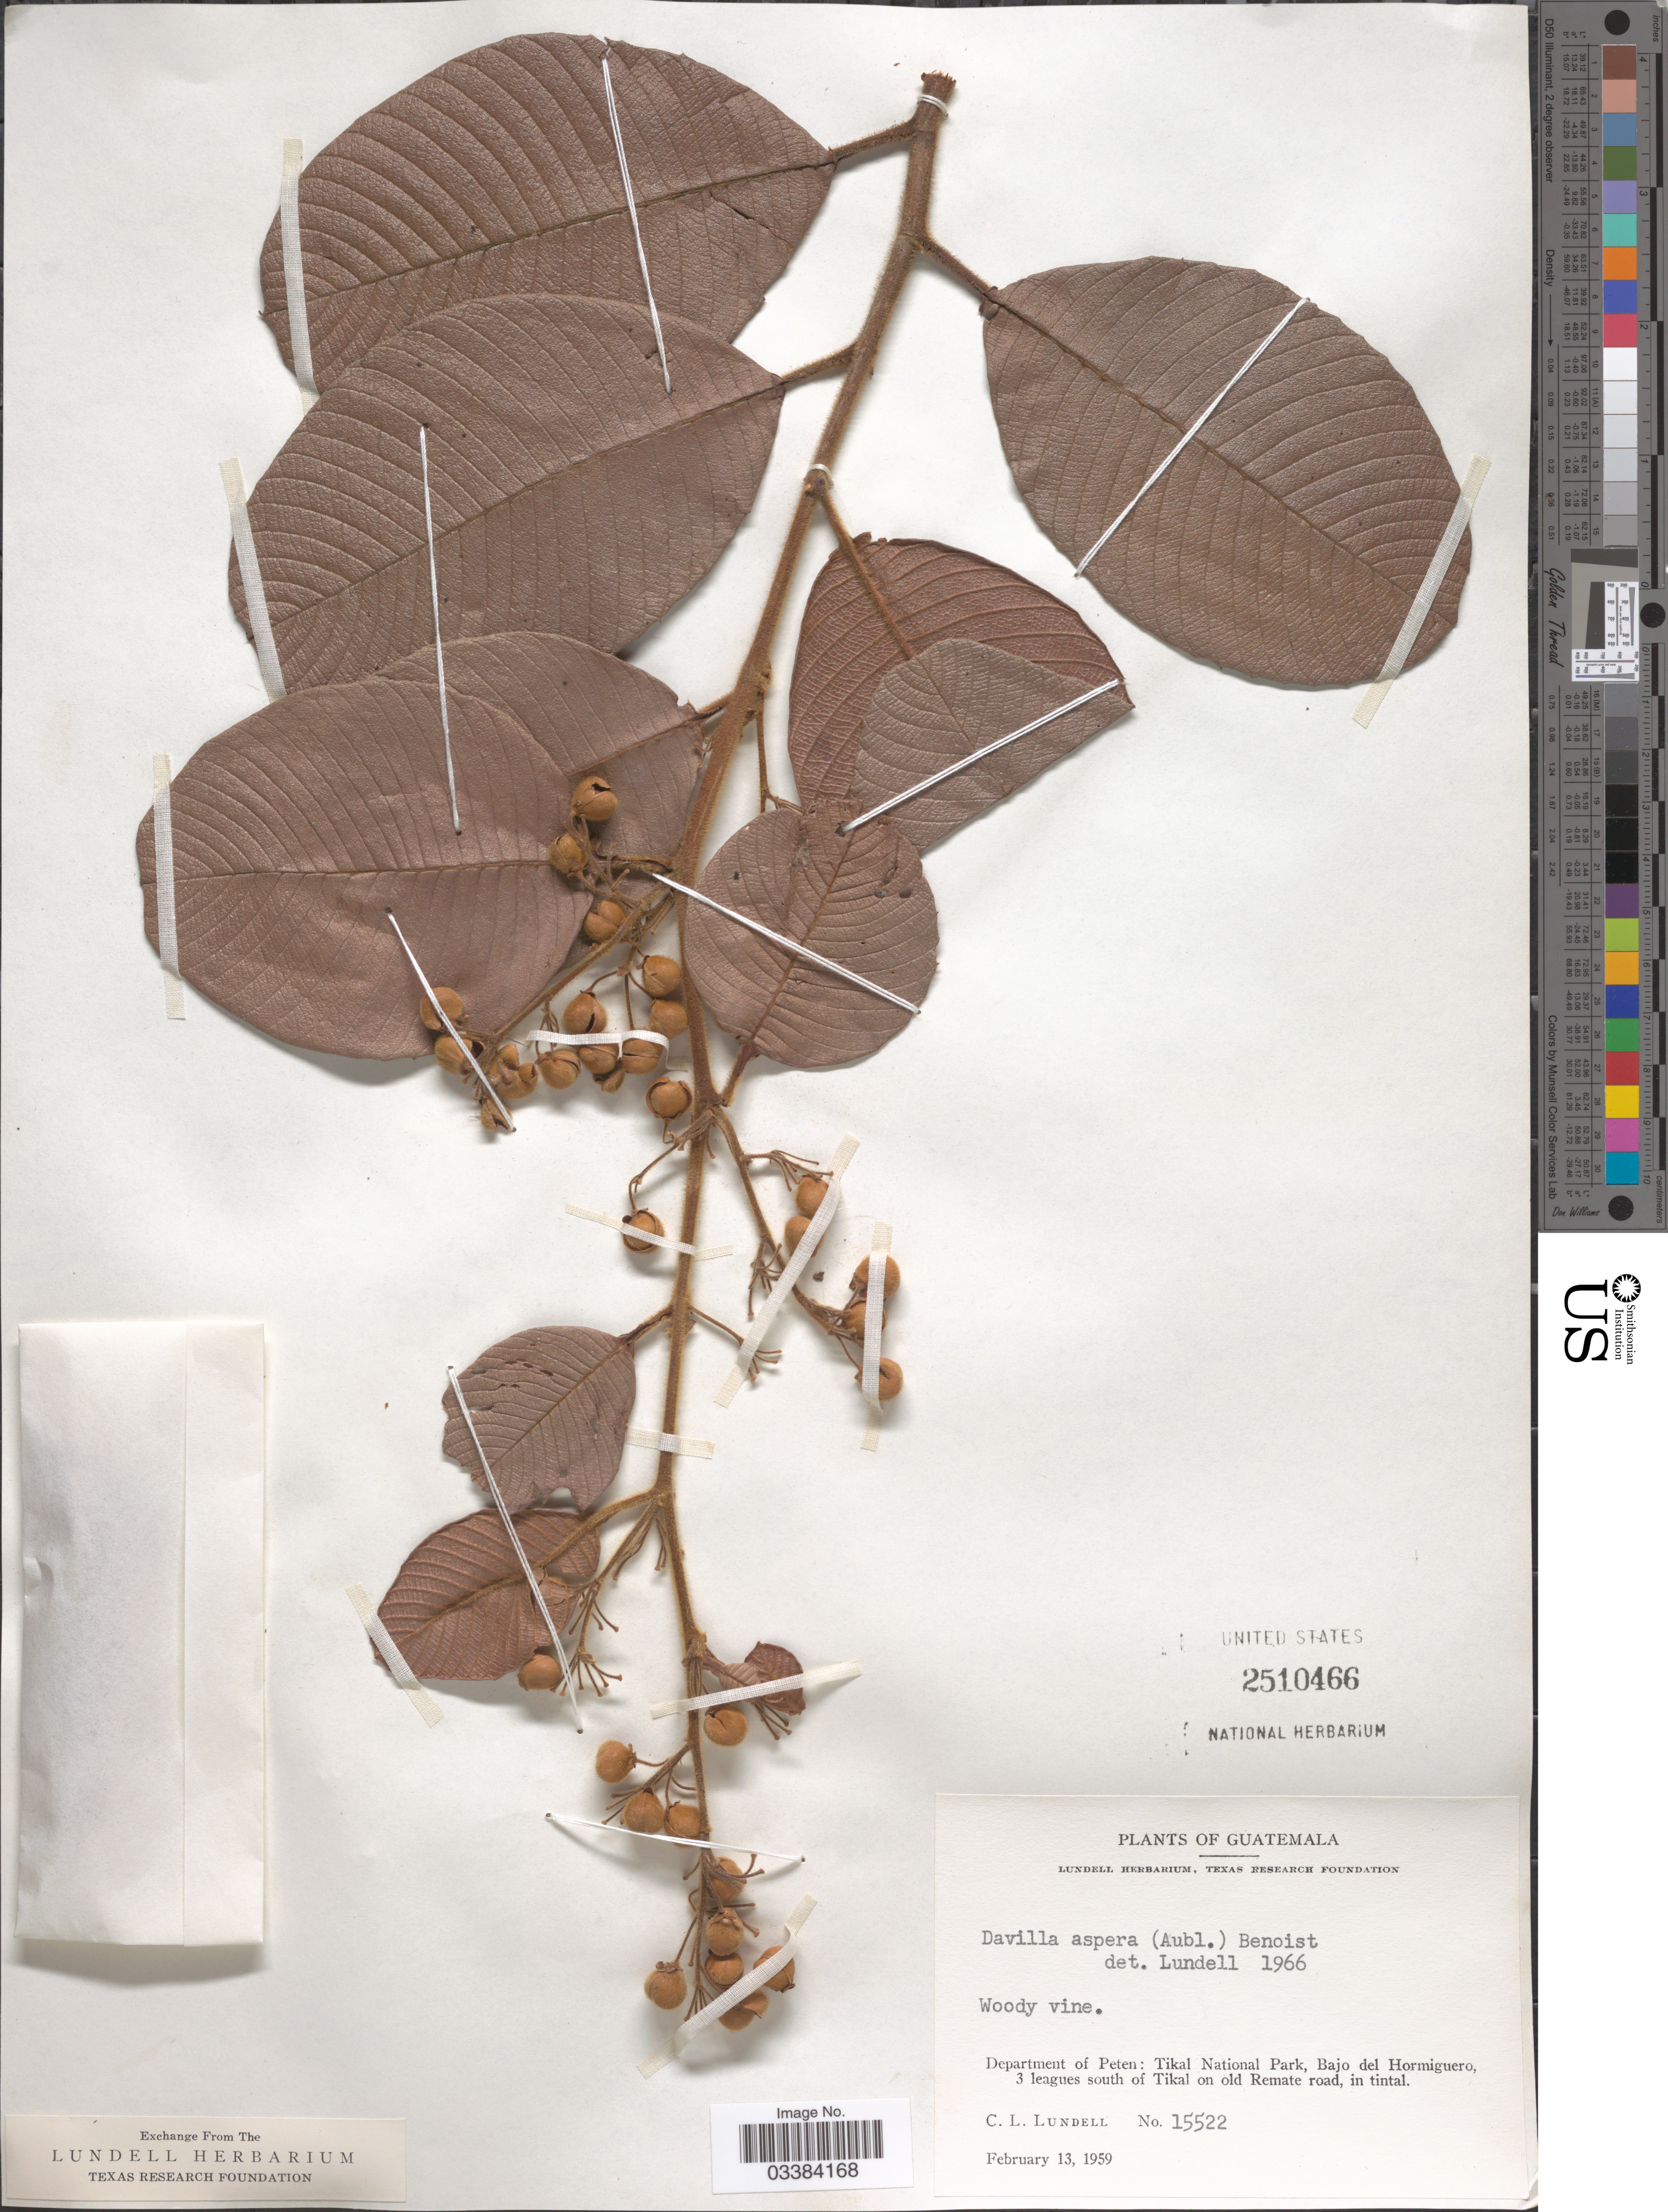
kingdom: Plantae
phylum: Tracheophyta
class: Magnoliopsida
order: Dilleniales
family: Dilleniaceae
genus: Davilla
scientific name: Davilla kunthii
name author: A. St.-Hil.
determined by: Strong, Mark T., (BOT), Smithsonian Institution - National Museum of Natural History (UNITED STATES)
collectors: C. L. Lundell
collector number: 15522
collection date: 1959-02-13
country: Guatemala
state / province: El Petén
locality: Department of Peten: Tikal National Park, Bajo del Hormiguero, 3 leagues south of Tikal on old Remate road, in tintal.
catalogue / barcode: US 2510466